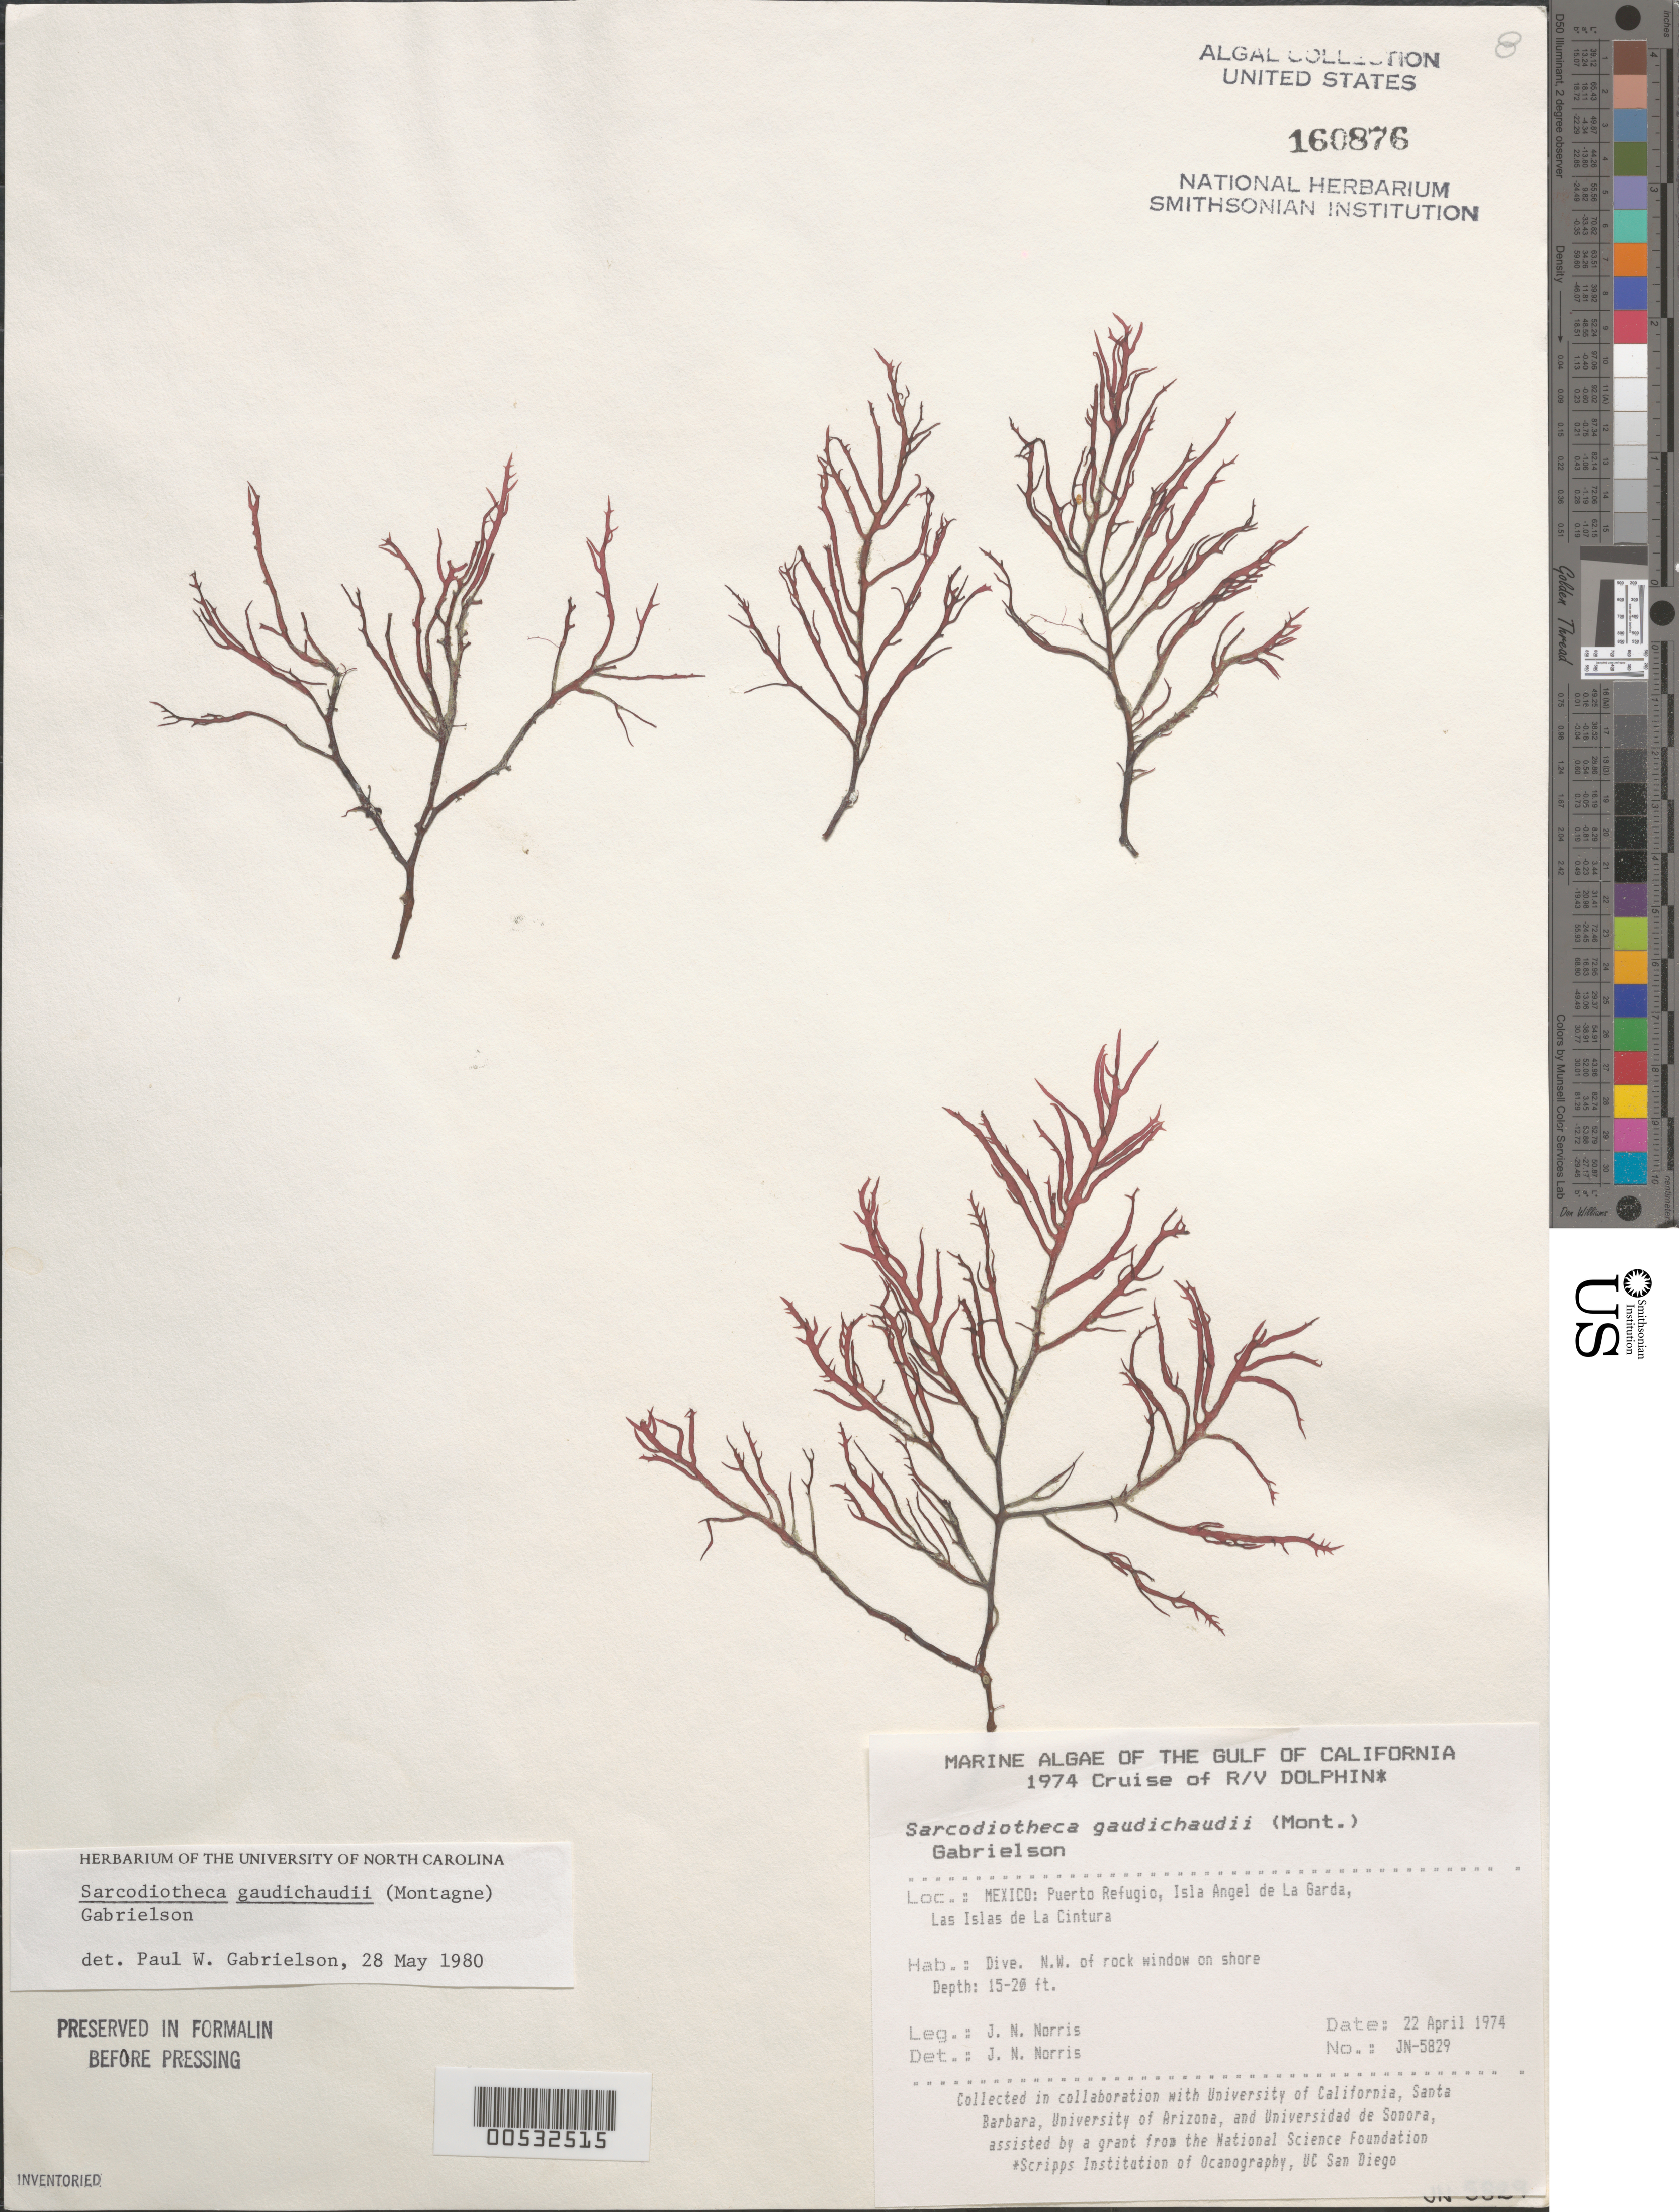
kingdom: Plantae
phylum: Rhodophyta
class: Florideophyceae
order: Gigartinales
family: Solieriaceae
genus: Sarcodiotheca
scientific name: Sarcodiotheca gaudichaudii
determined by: Gabrielson, P. W.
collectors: J. N. Norris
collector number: JN-5829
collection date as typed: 22 Apr 1974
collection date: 1974-04-22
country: Mexico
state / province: Baja California Norte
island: Isla Angel de la Guarda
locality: Puerto Refugio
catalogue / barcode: US 160876